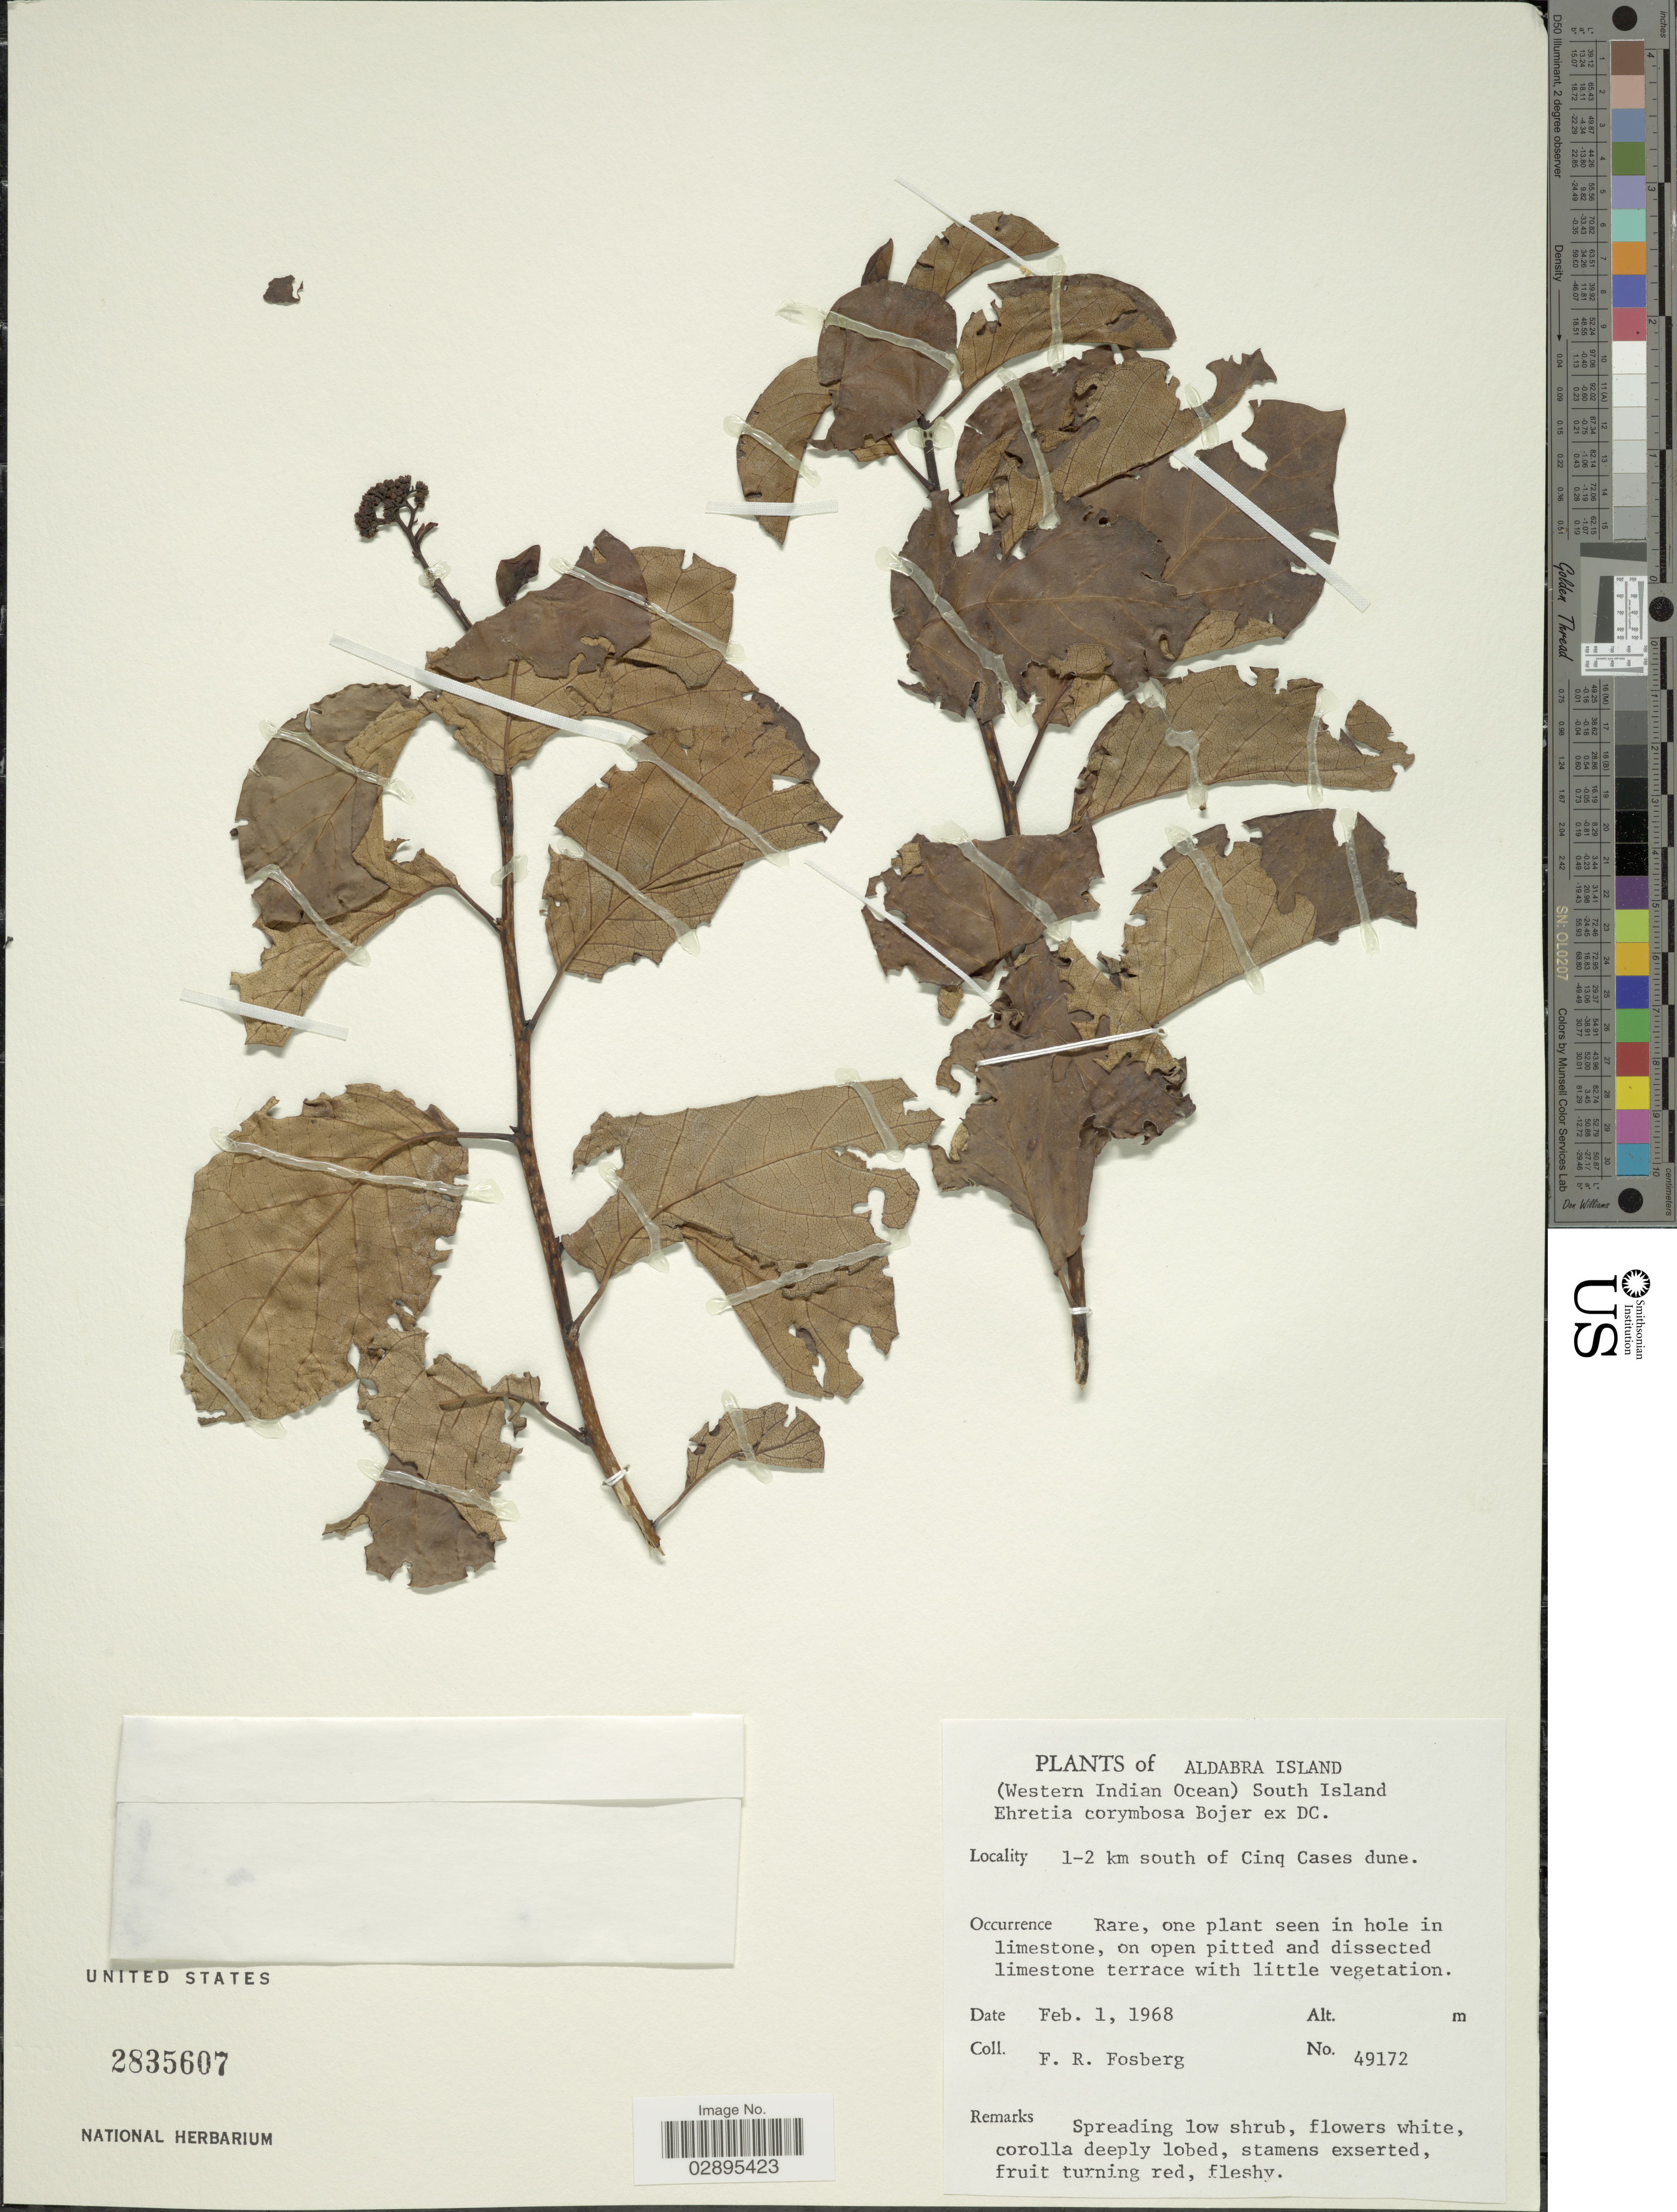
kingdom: Plantae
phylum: Tracheophyta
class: Magnoliopsida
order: Boraginales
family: Ehretiaceae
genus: Ehretia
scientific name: Ehretia corymbosa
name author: Bojer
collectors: F. R. Fosberg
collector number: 49172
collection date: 1968-02-01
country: Seychelles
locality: Aldabra Island (Western Indian Ocean) South Island. 1-2 km south of Cinq Cases dune.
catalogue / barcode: US 2835607